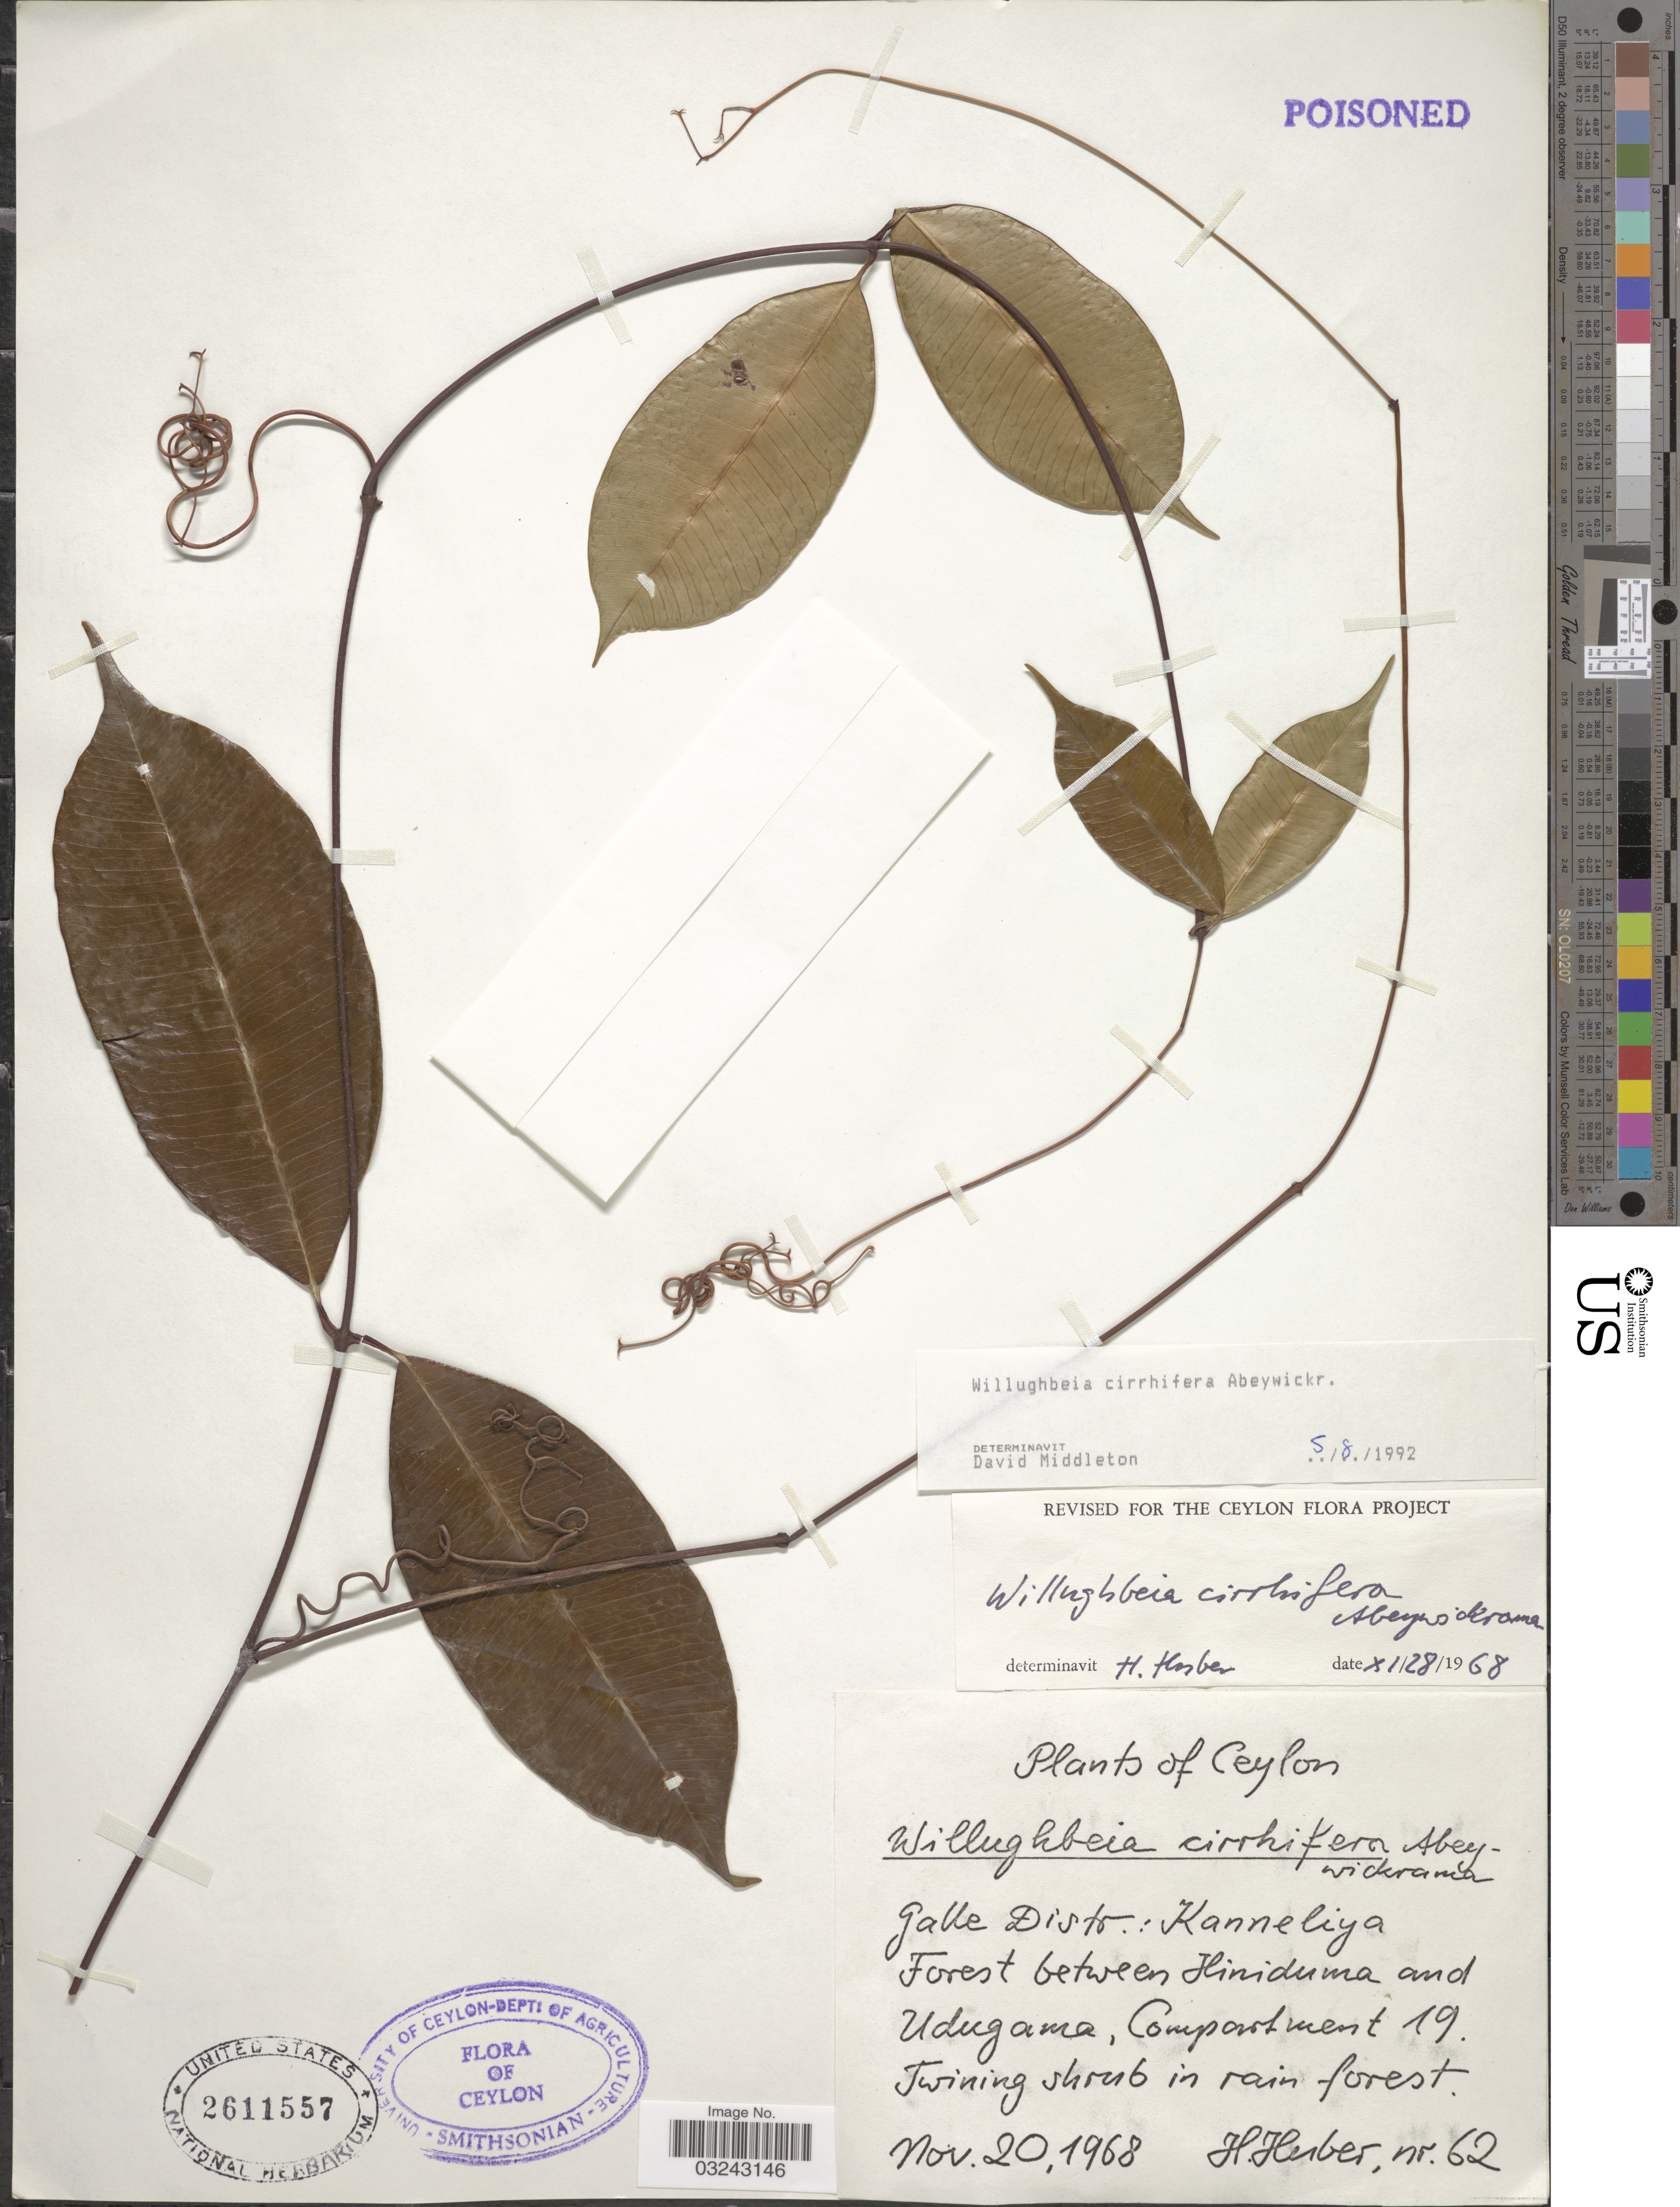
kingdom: Plantae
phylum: Tracheophyta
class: Magnoliopsida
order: Gentianales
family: Apocynaceae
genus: Willughbeia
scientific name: Willughbeia cirrhifera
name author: (Wight) Abeyw.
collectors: H. Huber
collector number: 62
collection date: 1968-11-20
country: Sri Lanka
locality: Ceylon, Galle Distr.: Kanneliya, Forest between Hiniduma and Udugama, Compartment 19.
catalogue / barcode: US 2611557